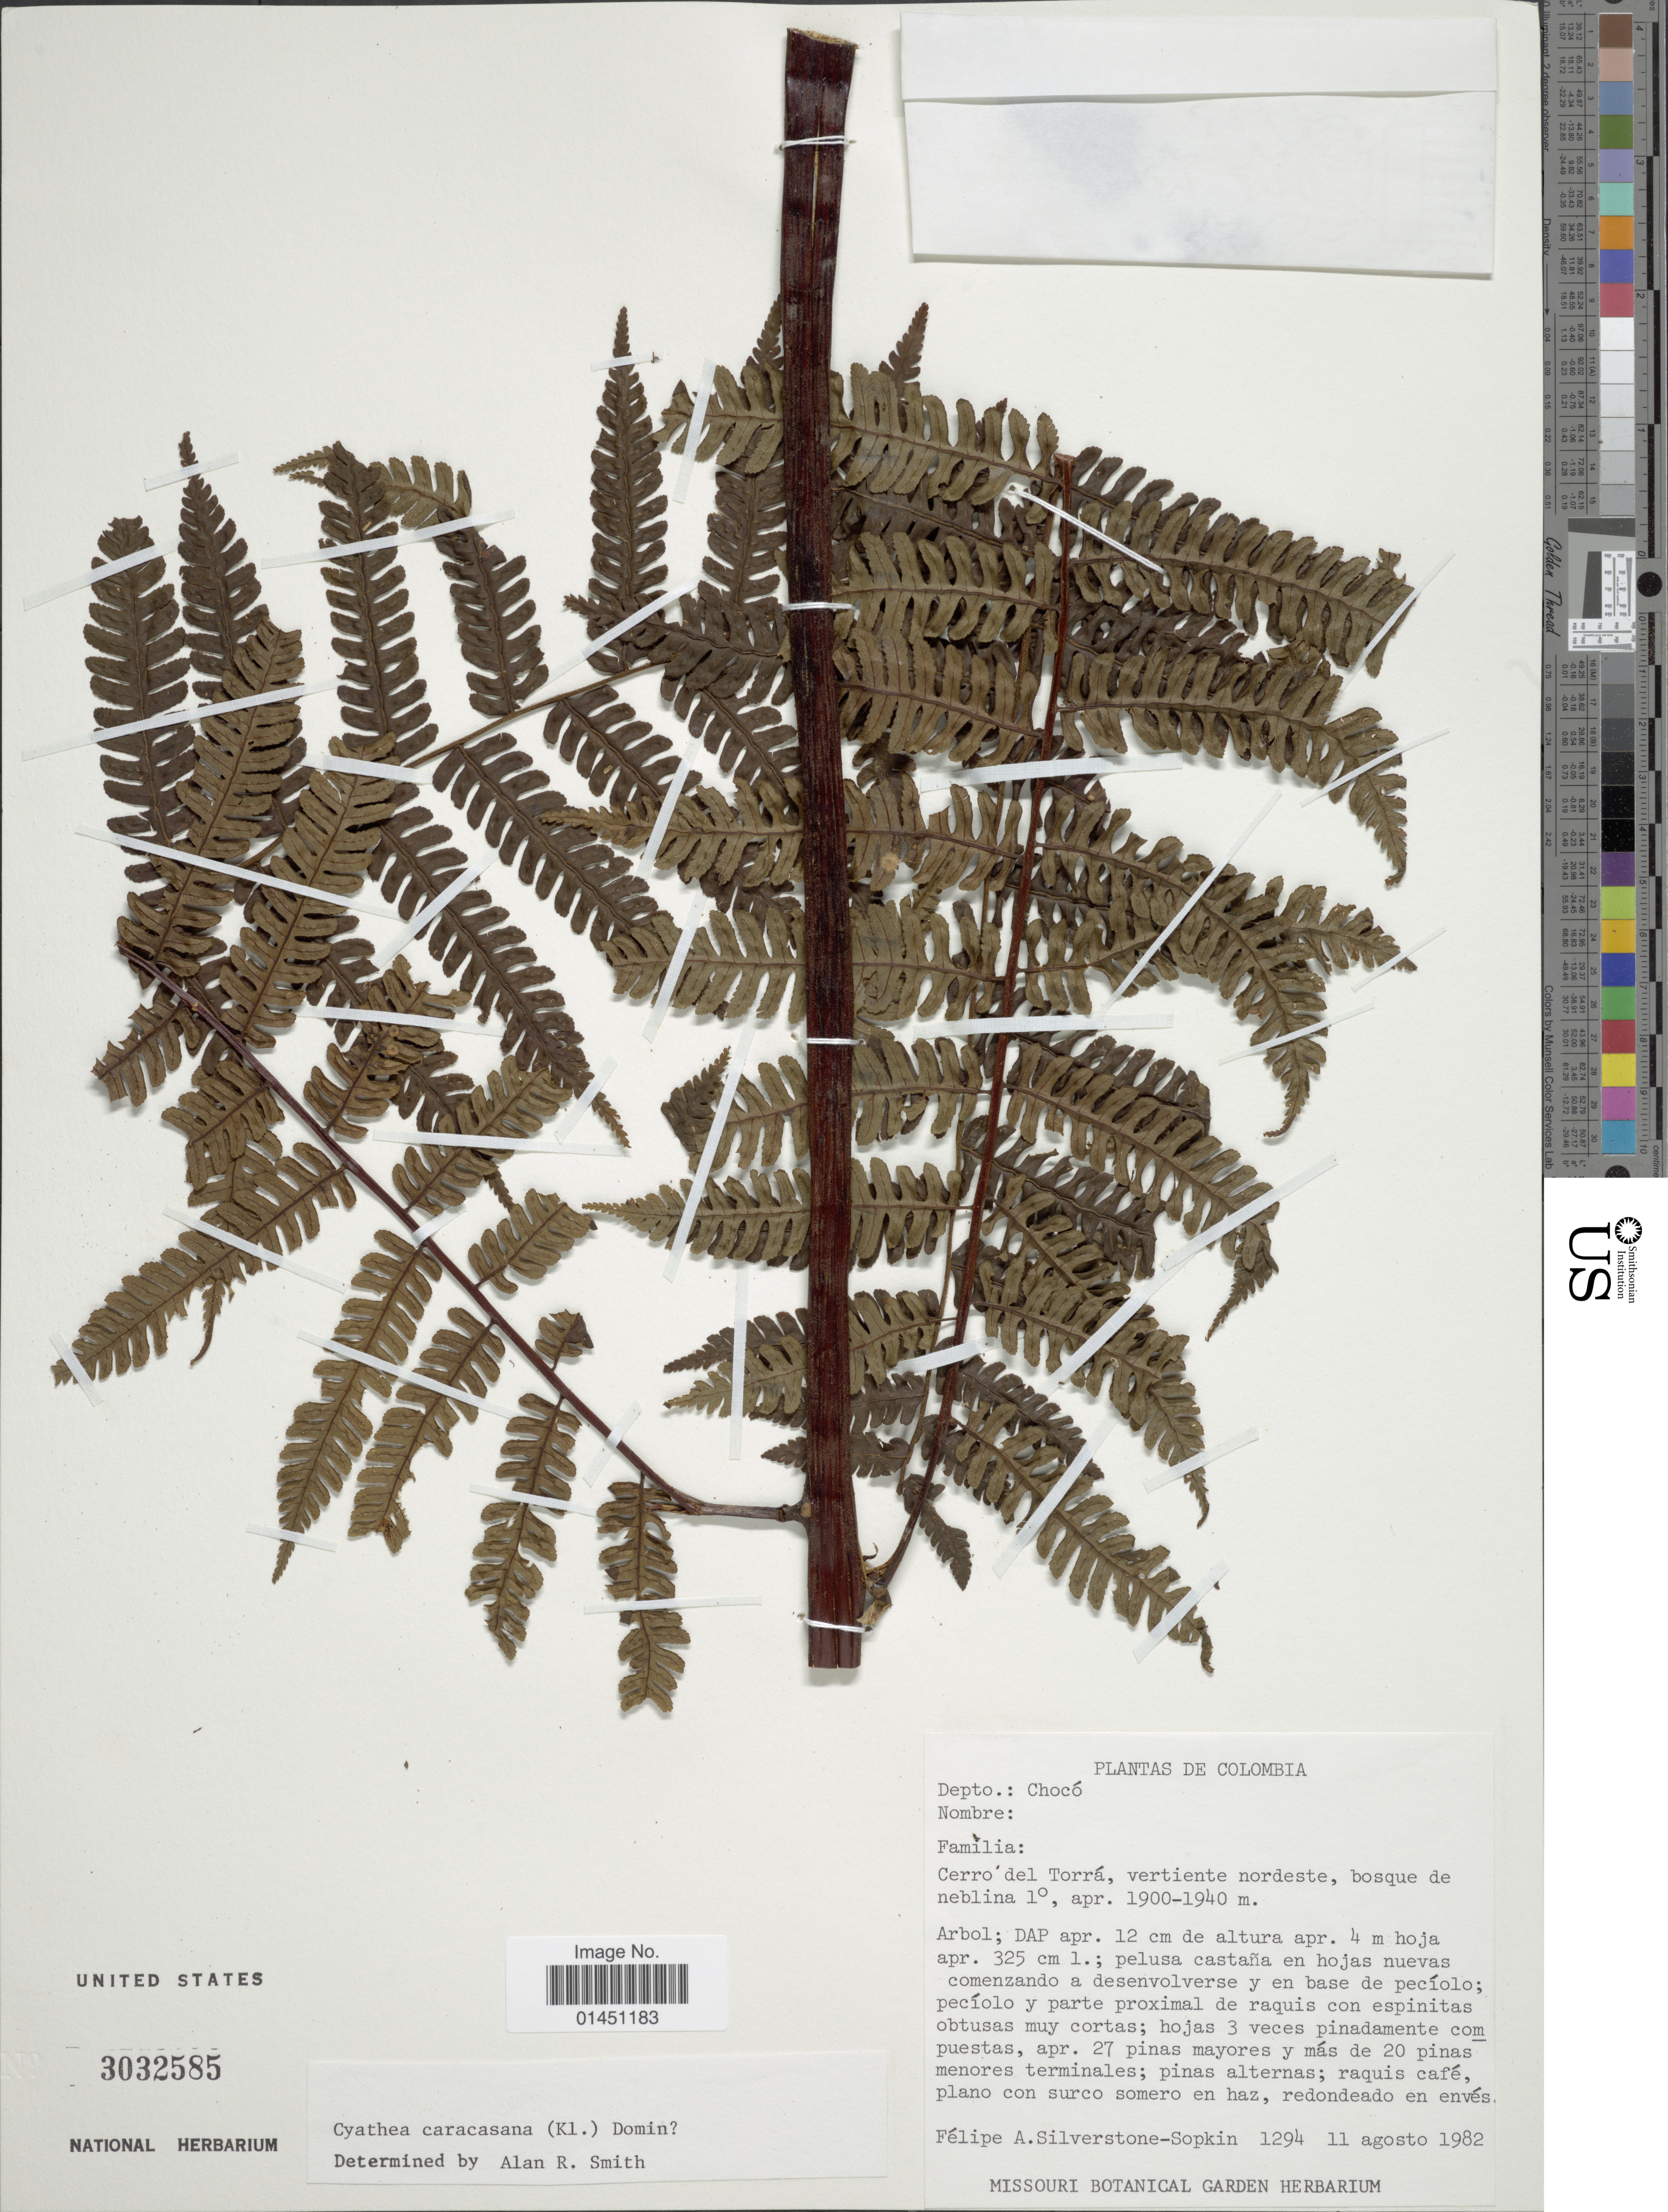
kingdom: Plantae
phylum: Tracheophyta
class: Polypodiopsida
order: Cyatheales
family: Cyatheaceae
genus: Cyathea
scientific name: Cyathea caracasana var. caracasana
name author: (Klotzsch) Domin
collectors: P. A. Silverstone-Sopkin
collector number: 1294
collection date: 1982-08-11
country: Colombia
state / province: Chocó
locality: Cerro del Torra, vertiente nordeste, bosque de neblina 1°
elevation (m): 1900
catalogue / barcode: US 3032585